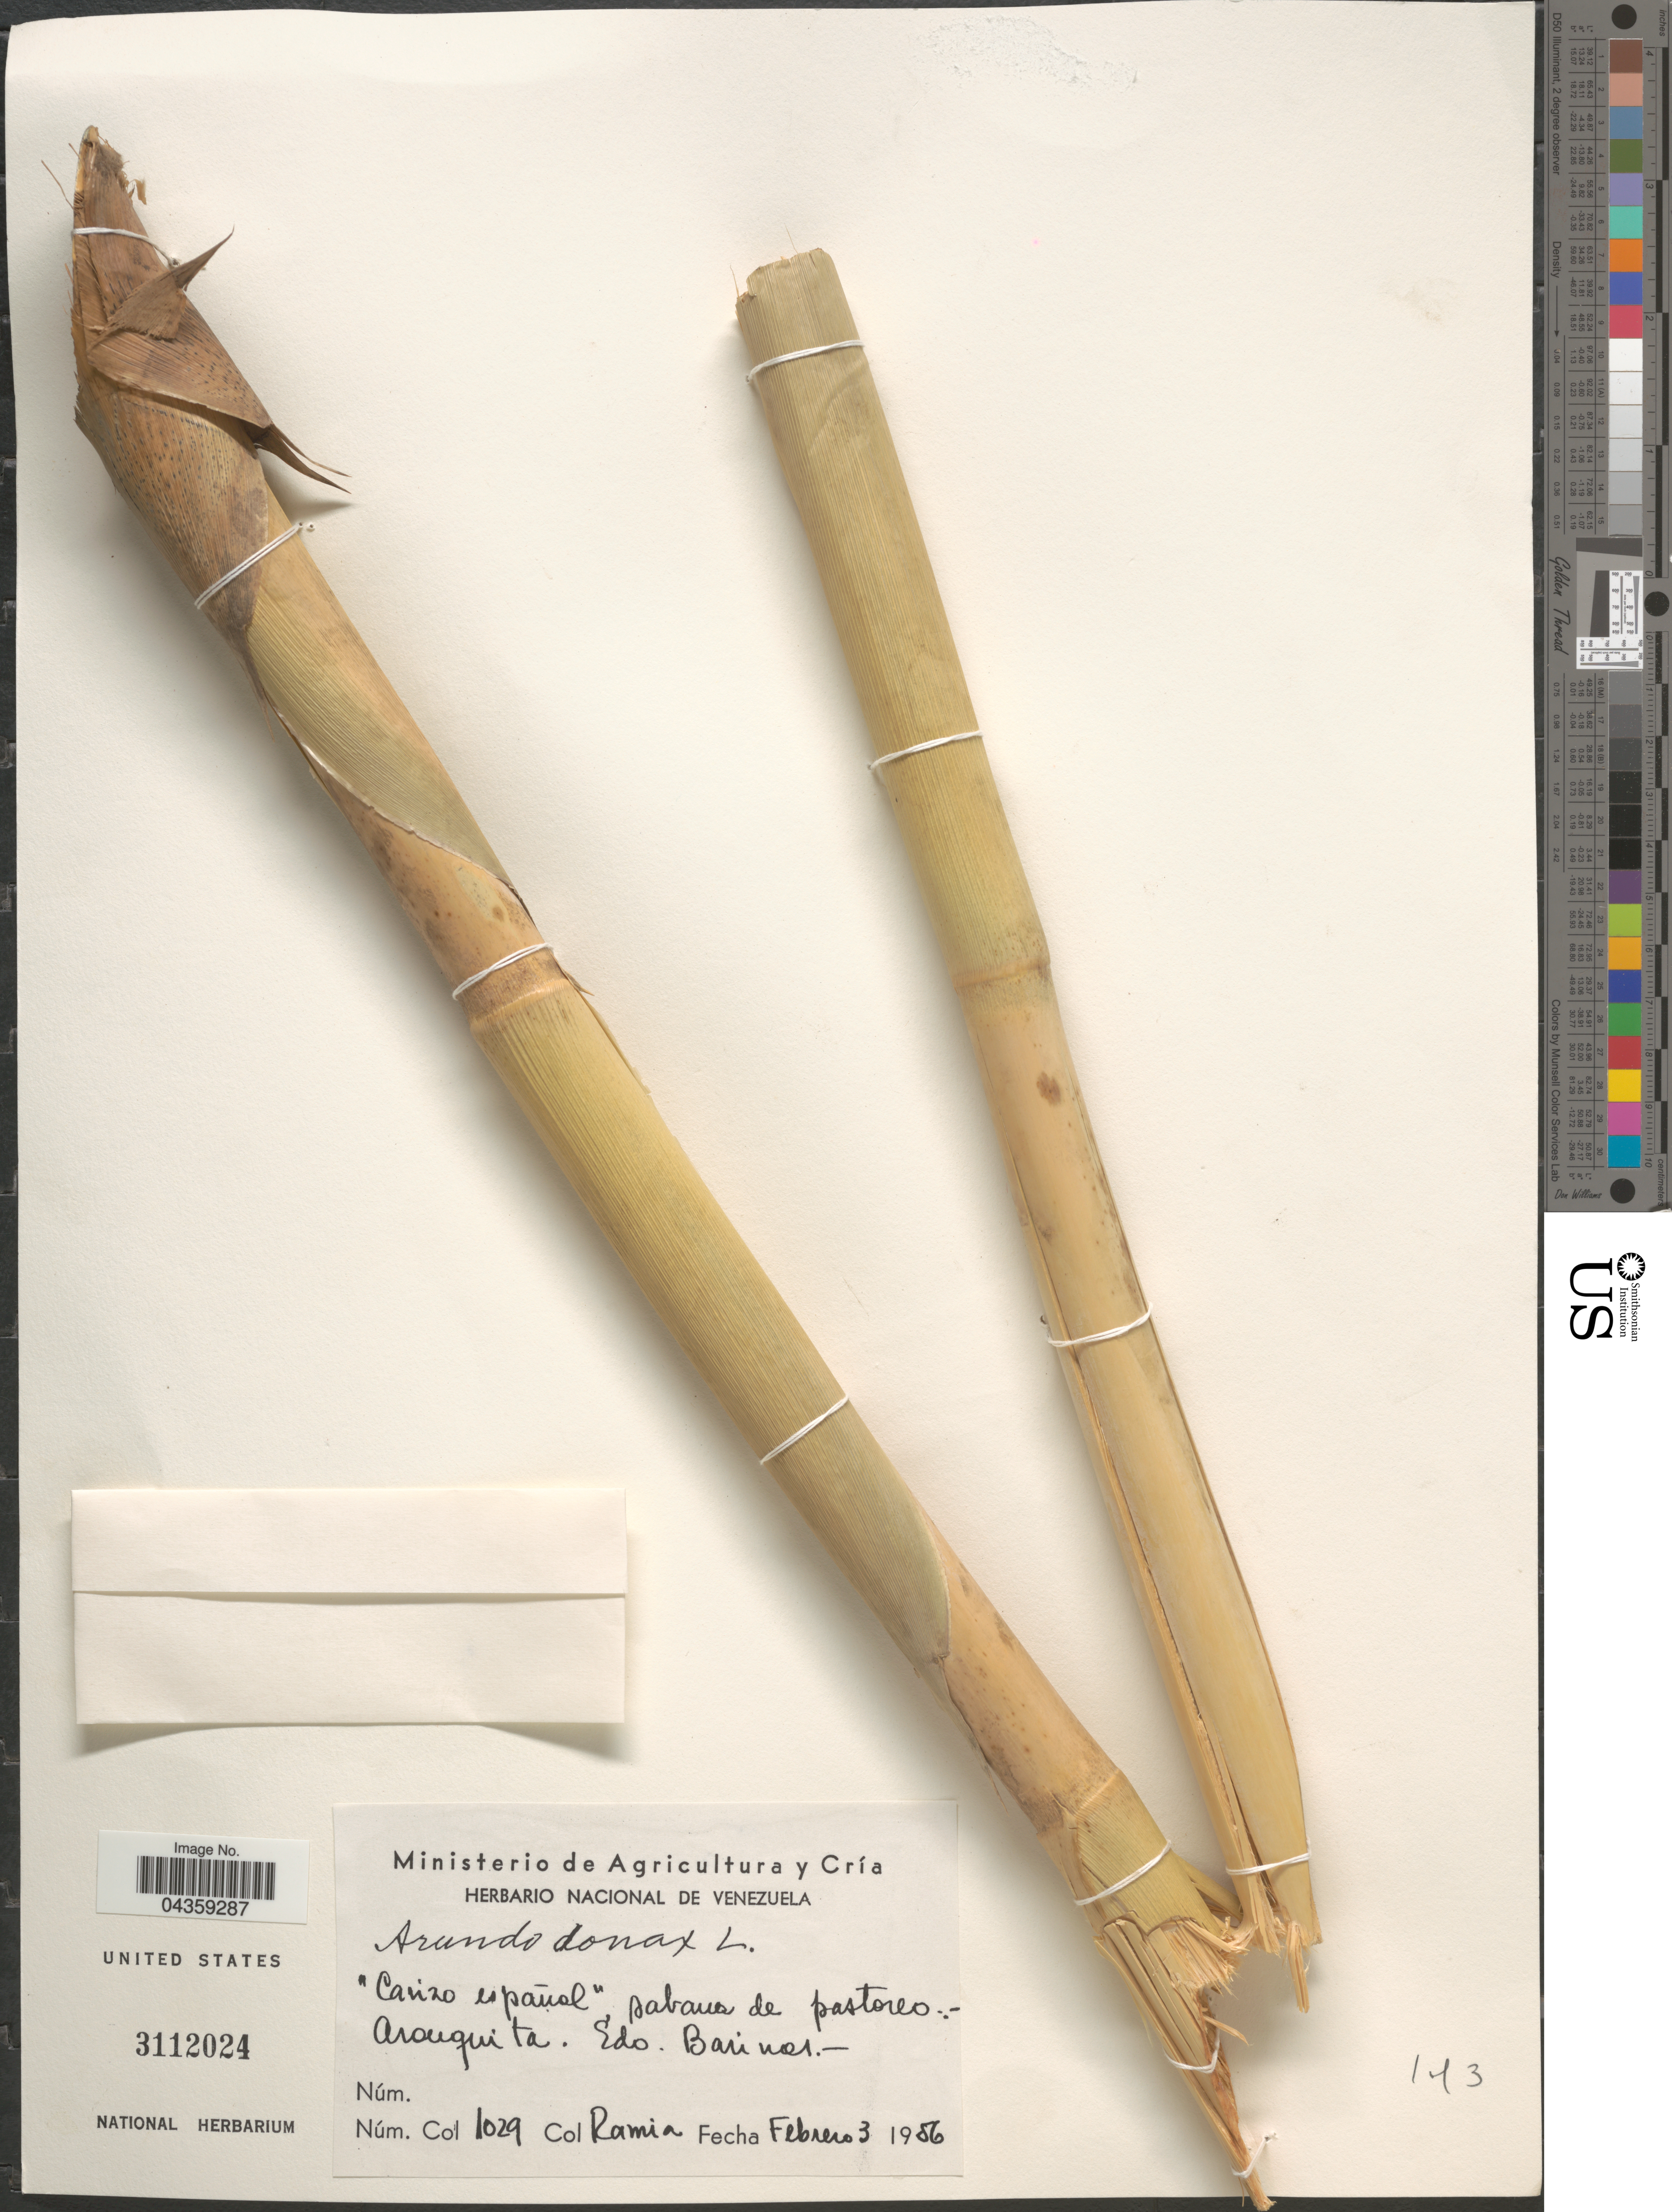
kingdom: Plantae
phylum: Tracheophyta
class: Liliopsida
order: Poales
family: Poaceae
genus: Arundo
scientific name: Arundo donax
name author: L.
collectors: -- Ramia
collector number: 1029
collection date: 1956-02-03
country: Venezuela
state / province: Barinas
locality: Arouquita. Edo. Barinas.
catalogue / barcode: US 3112024